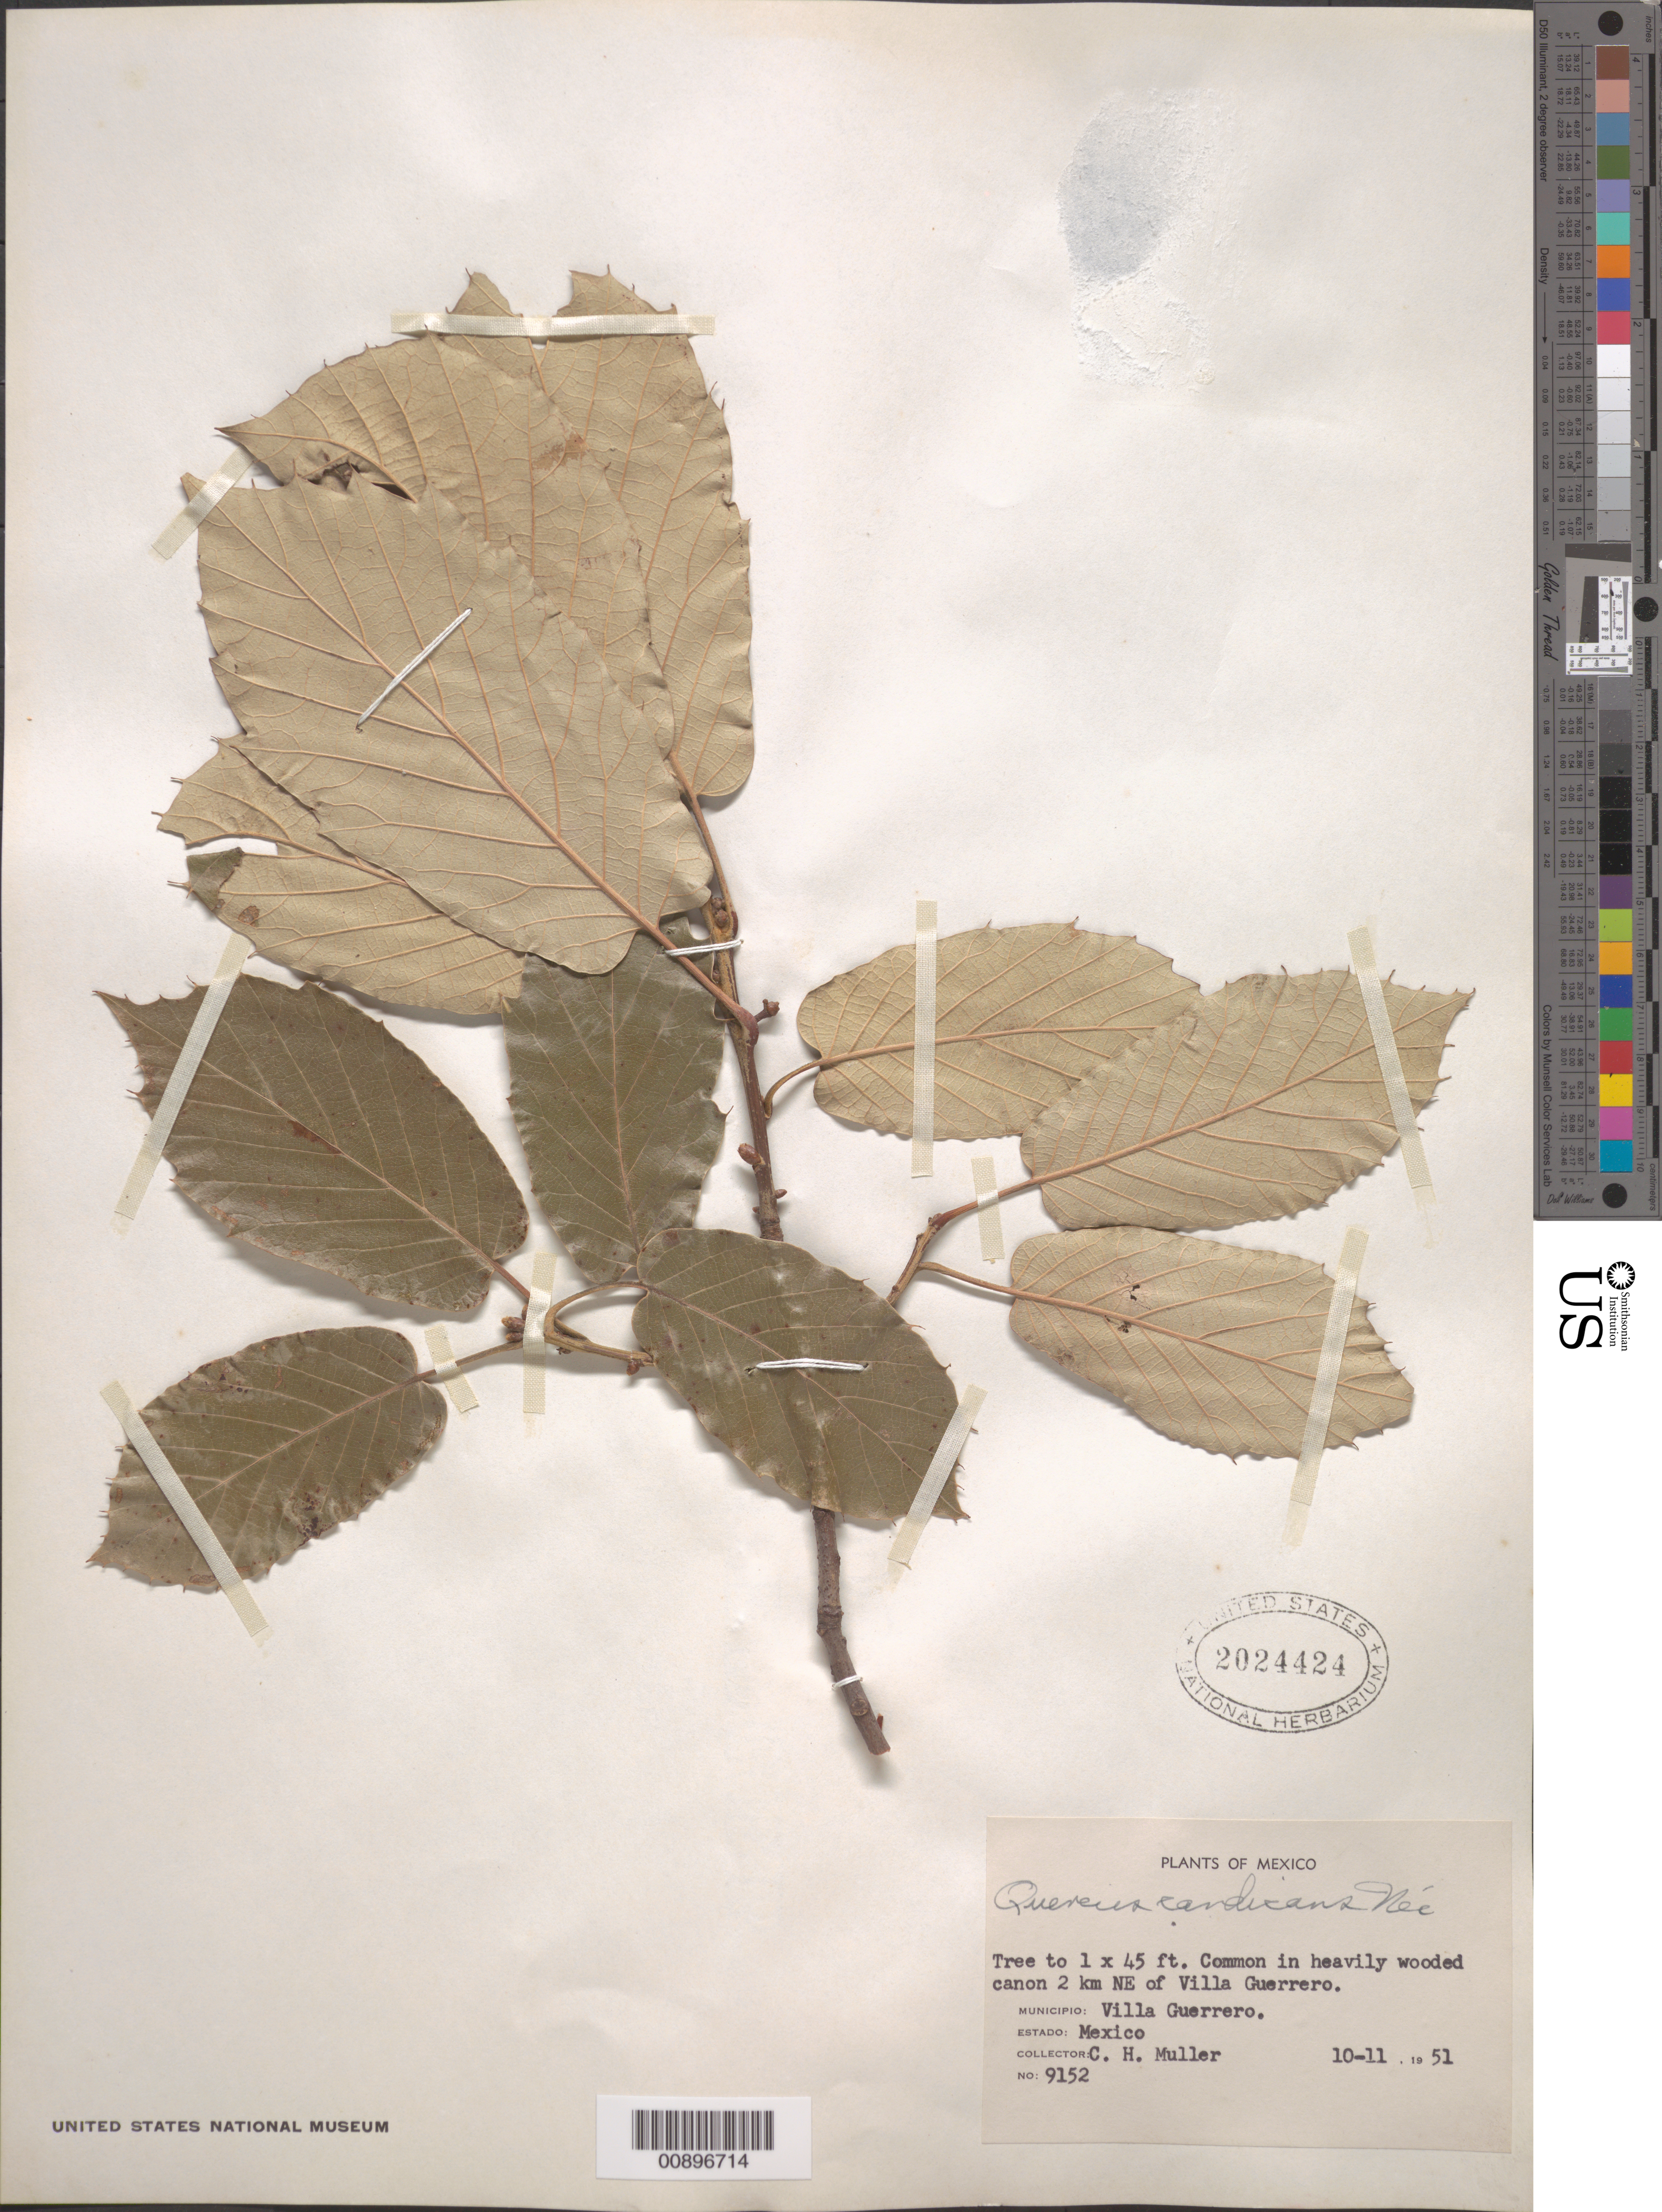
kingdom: Plantae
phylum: Tracheophyta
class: Magnoliopsida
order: Fagales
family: Fagaceae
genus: Quercus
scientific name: Quercus candicans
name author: Née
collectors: C. H. Muller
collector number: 9152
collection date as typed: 11 Oct 1951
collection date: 1951-10-11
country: Mexico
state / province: Mexico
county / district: Villa Guerrero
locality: Canon 2 km NE of Villa Guerrero, Mpio. Villa Guerrero, Estado México.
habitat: Common in heavily wooded canon.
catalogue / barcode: US 2024424